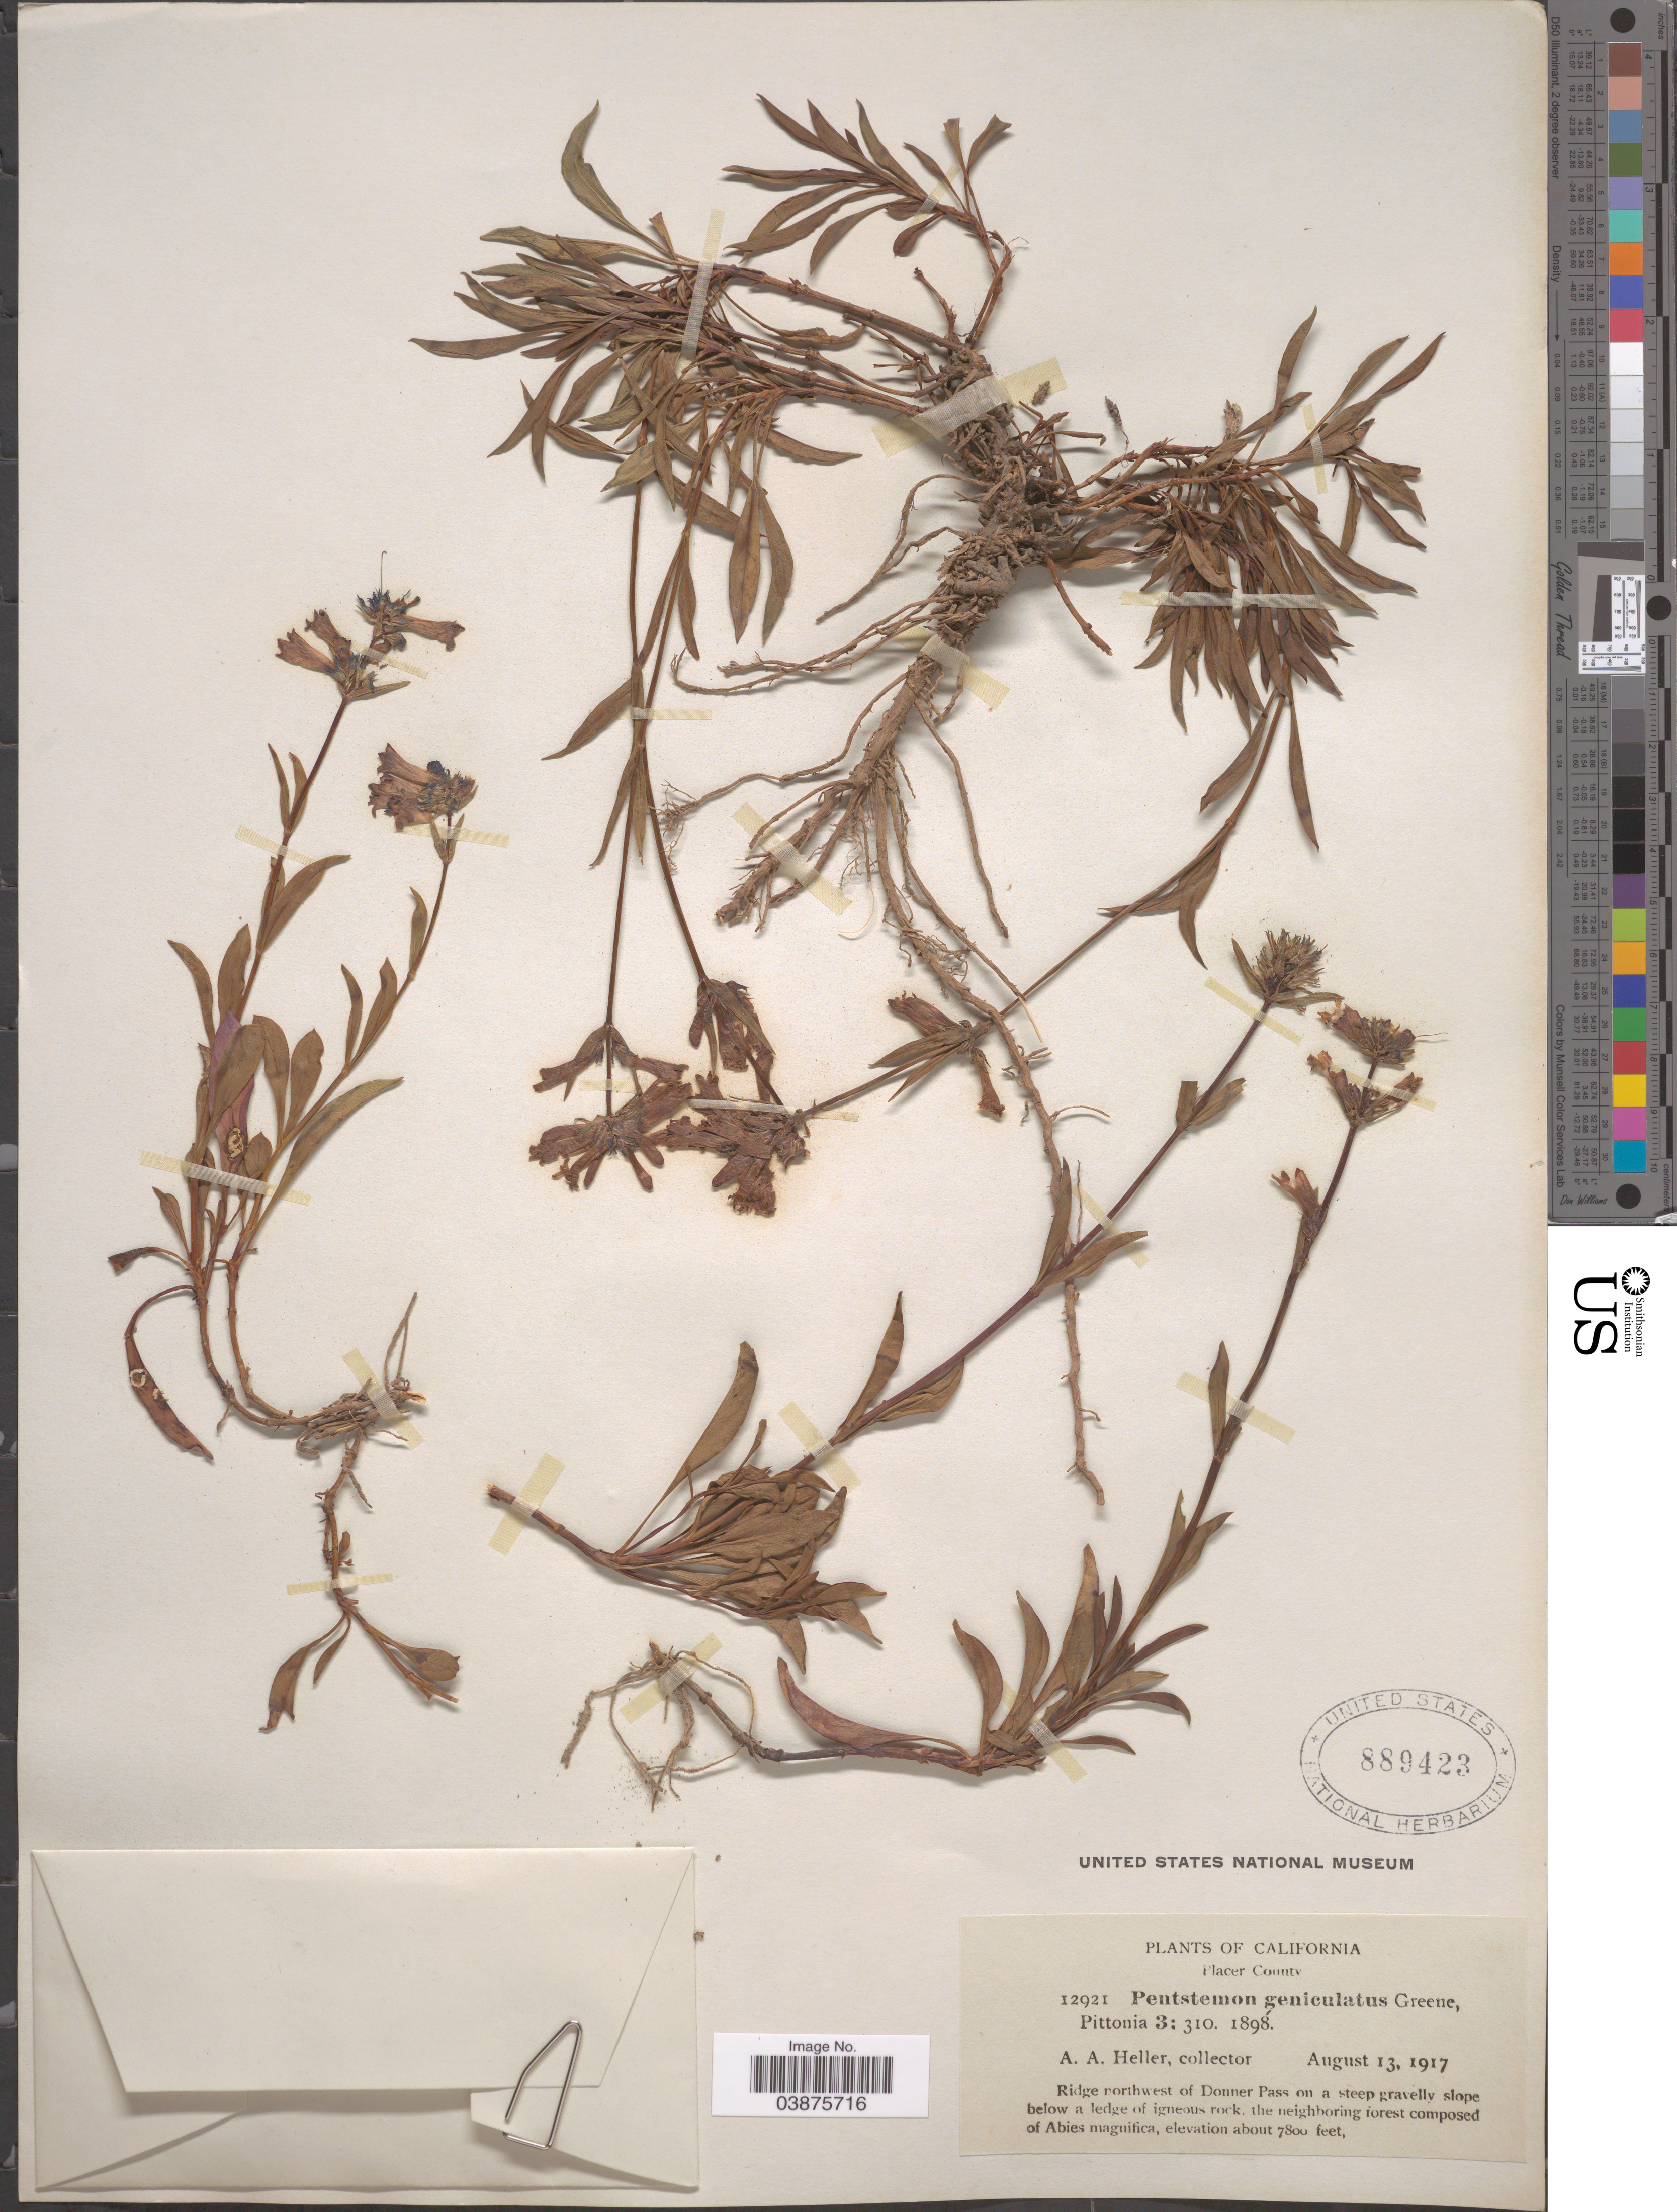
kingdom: Plantae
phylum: Tracheophyta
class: Magnoliopsida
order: Lamiales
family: Plantaginaceae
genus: Penstemon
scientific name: Penstemon heterodoxus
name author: A. Gray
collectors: A. A. Heller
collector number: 12921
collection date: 1917-08-13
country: United States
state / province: California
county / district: Placer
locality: Placer County. Ridge northwest of Donner Pass on a steep gravelly slope below a ledge of igneous rock.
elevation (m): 2377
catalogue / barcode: US 889423